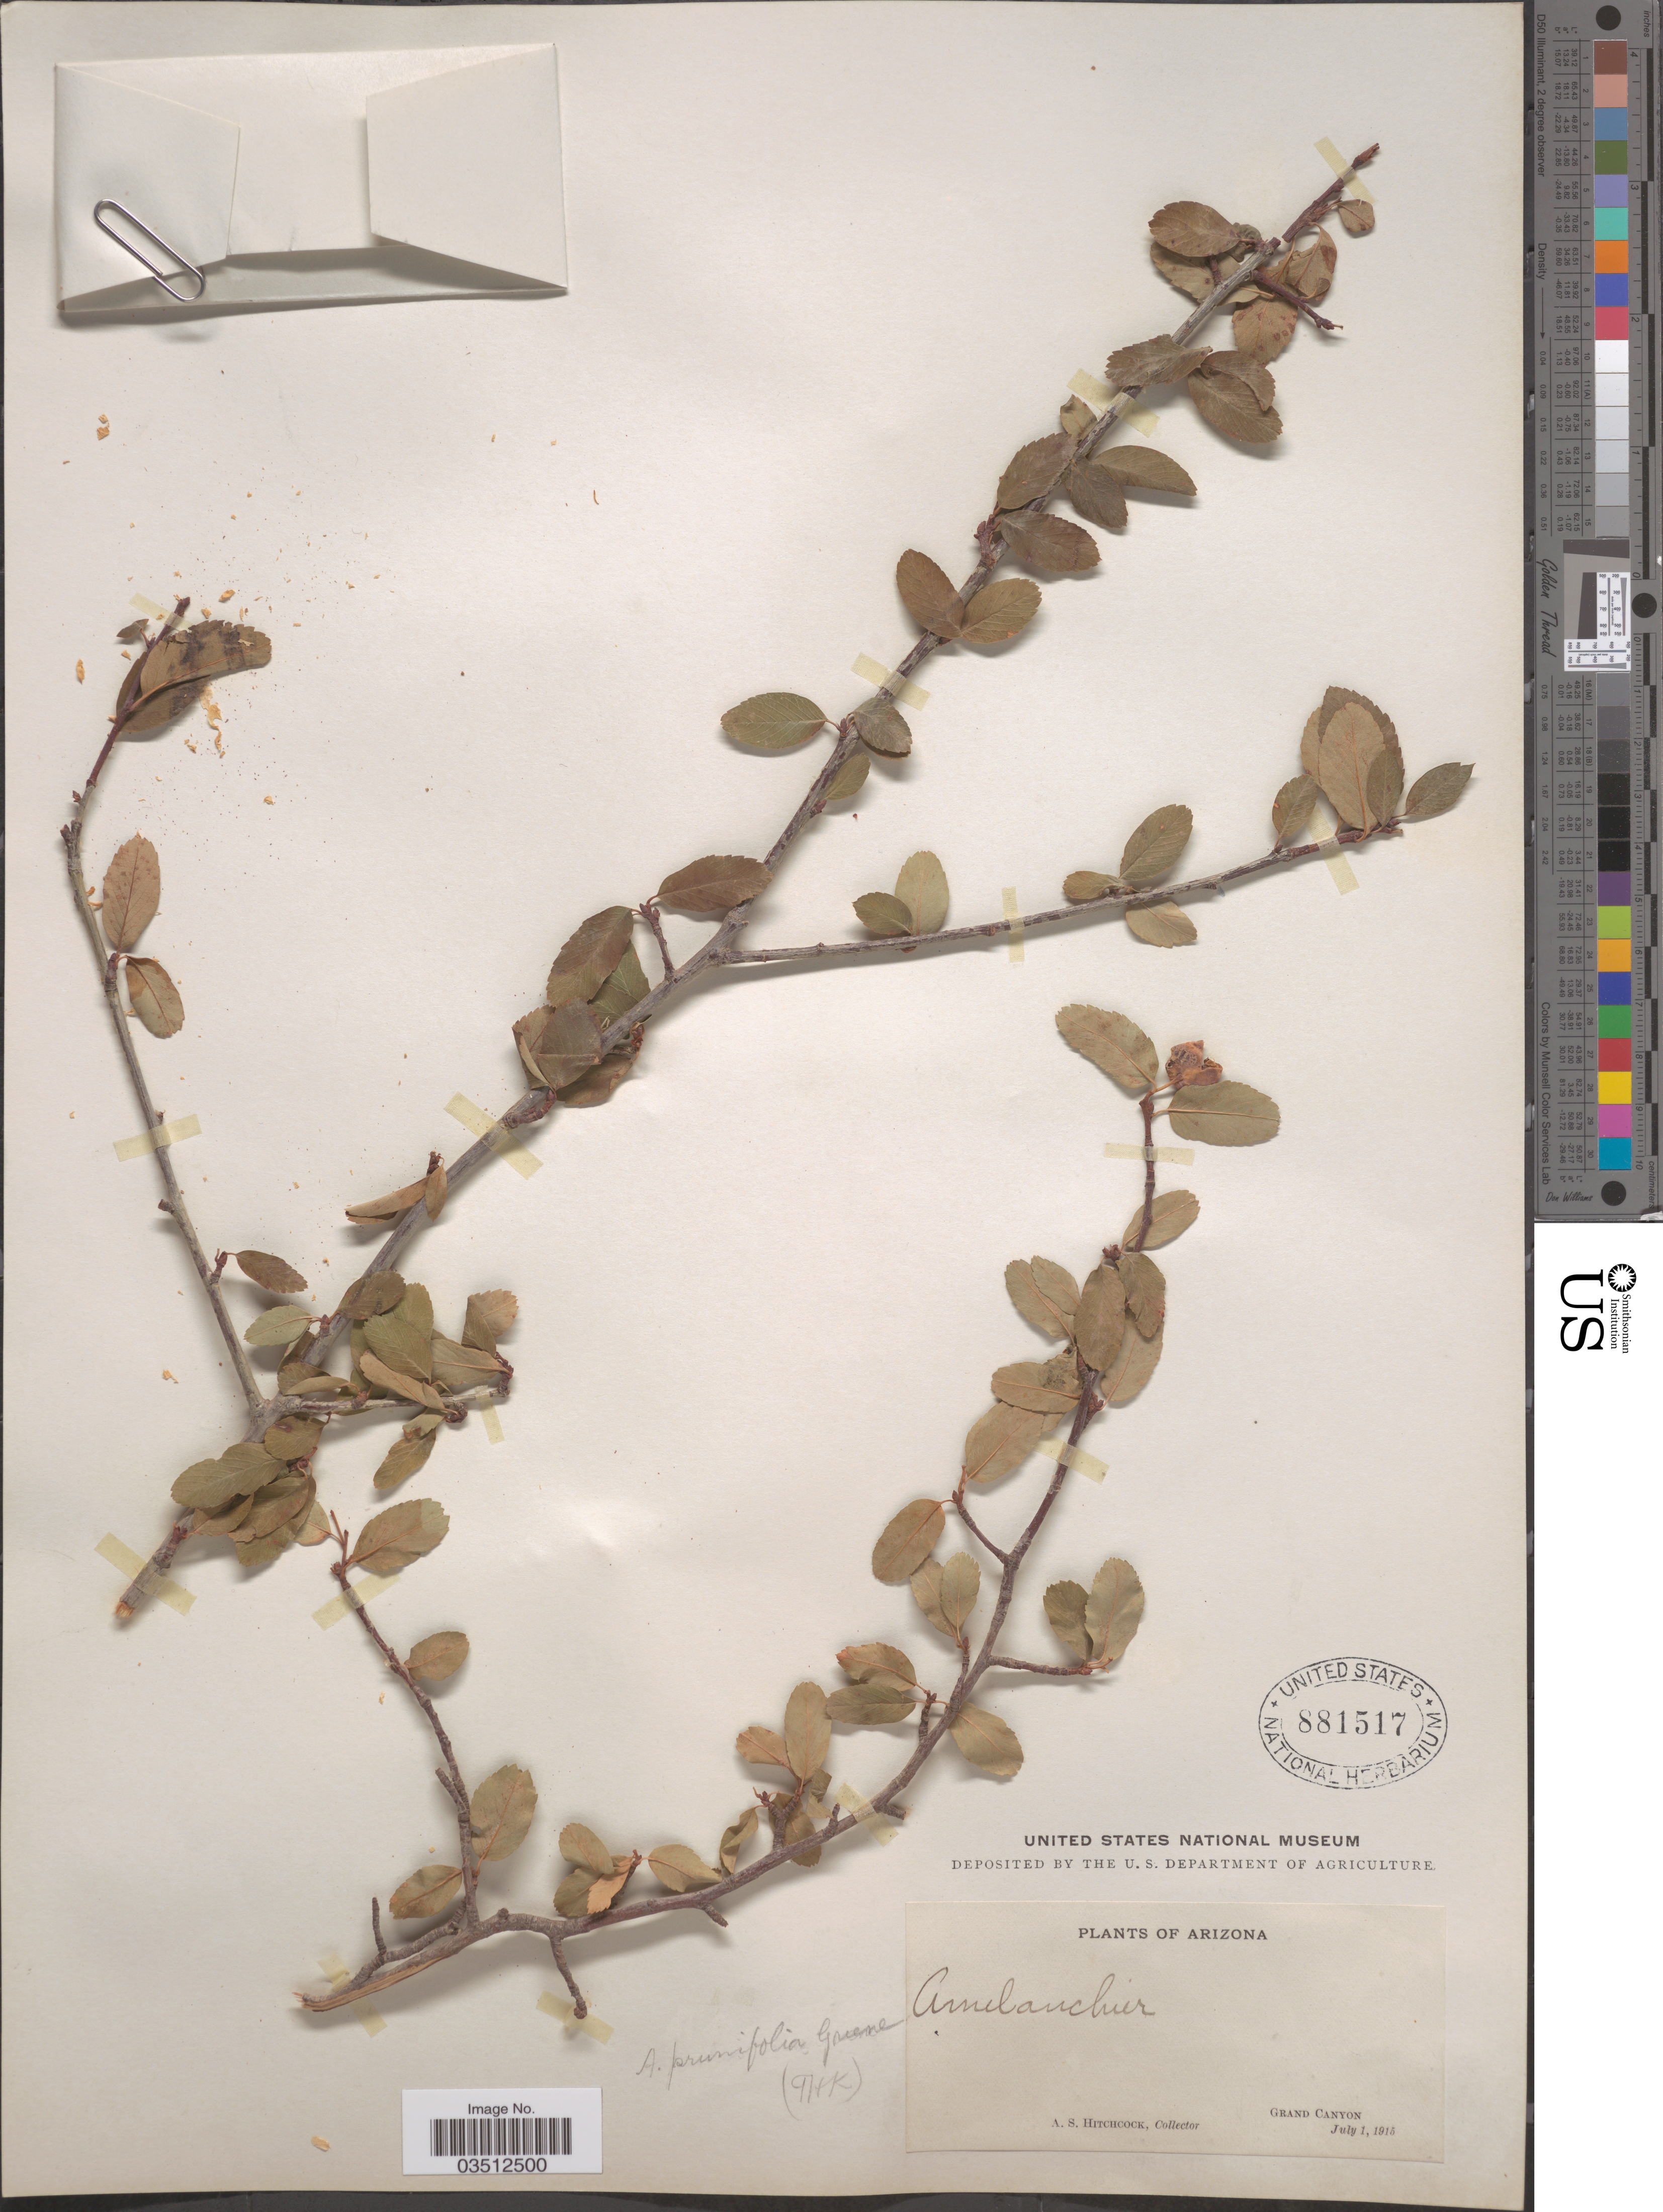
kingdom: Plantae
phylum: Tracheophyta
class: Magnoliopsida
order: Rosales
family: Rosaceae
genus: Amelanchier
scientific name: Amelanchier prunifolia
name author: Greene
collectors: A. S. Hitchcock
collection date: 1915-07-01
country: United States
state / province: Arizona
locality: Grand Canyon.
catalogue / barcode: US 881517